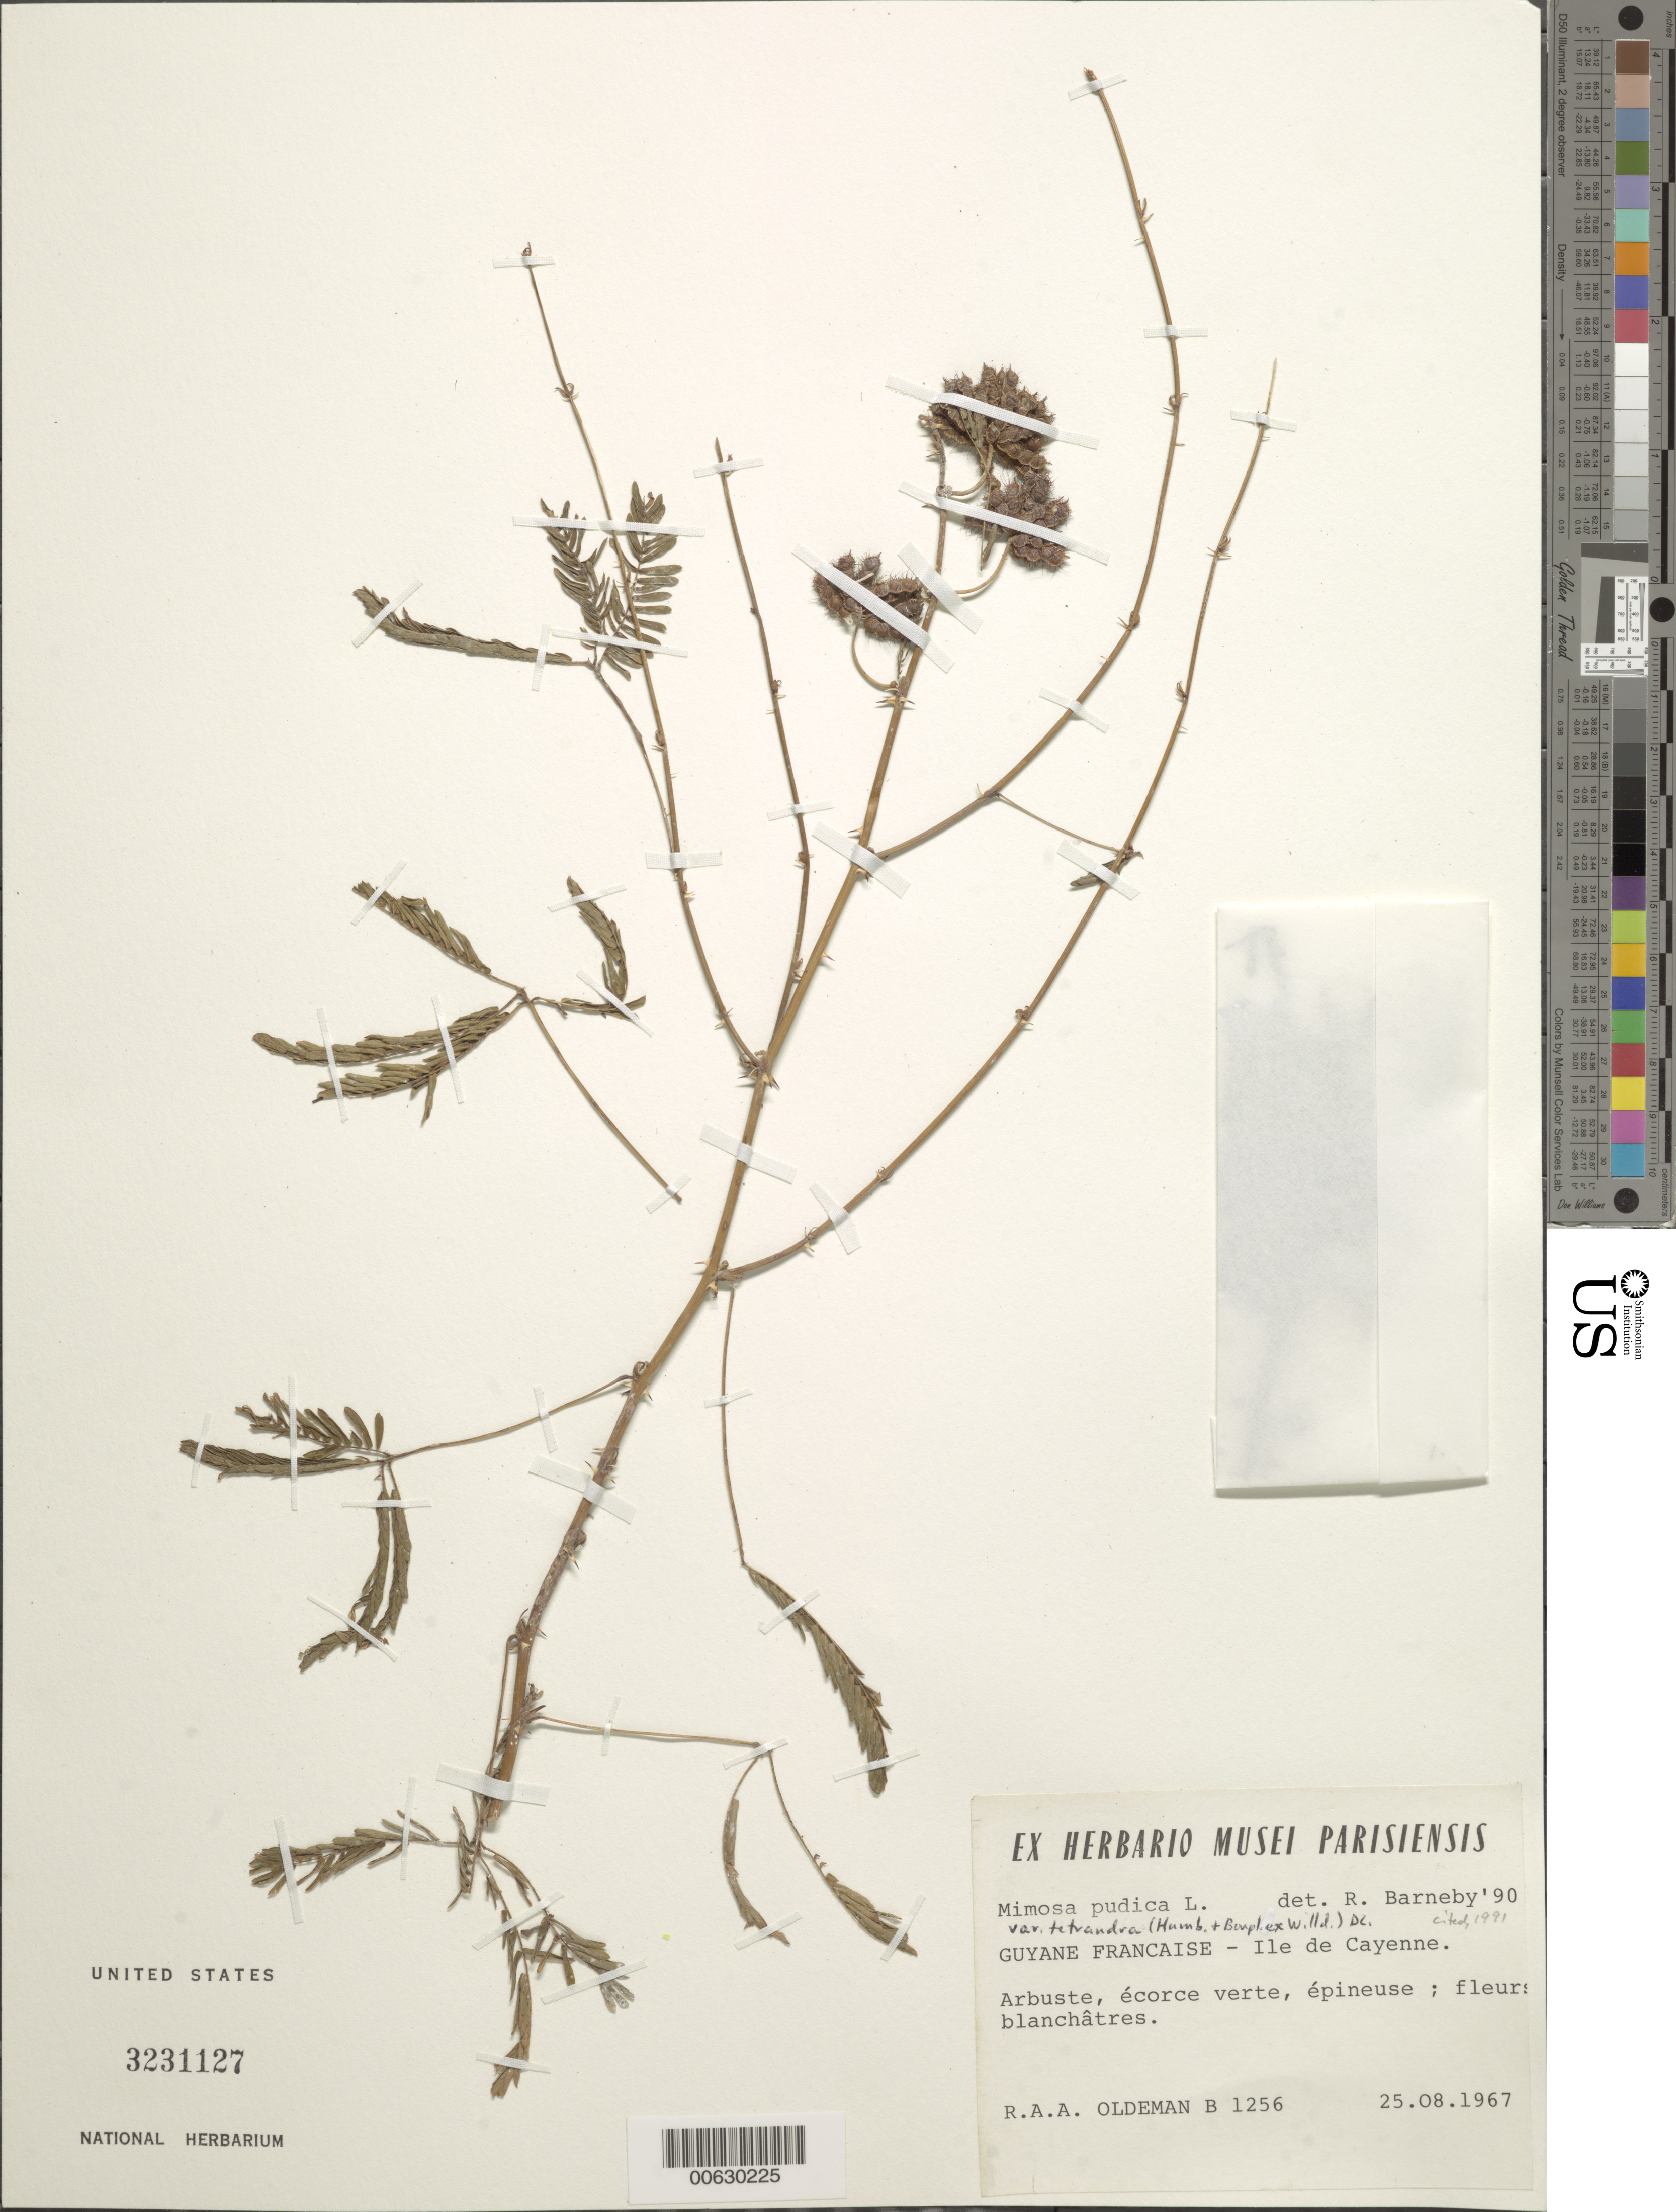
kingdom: Plantae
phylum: Tracheophyta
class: Magnoliopsida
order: Fabales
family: Fabaceae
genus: Mimosa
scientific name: Mimosa pudica var. tetrandra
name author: L.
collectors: R. Oldeman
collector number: B 1256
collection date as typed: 25-Aug-67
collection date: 1967-08-25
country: French Guiana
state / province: Cayenne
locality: Ile de Cayenne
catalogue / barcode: US 3231127